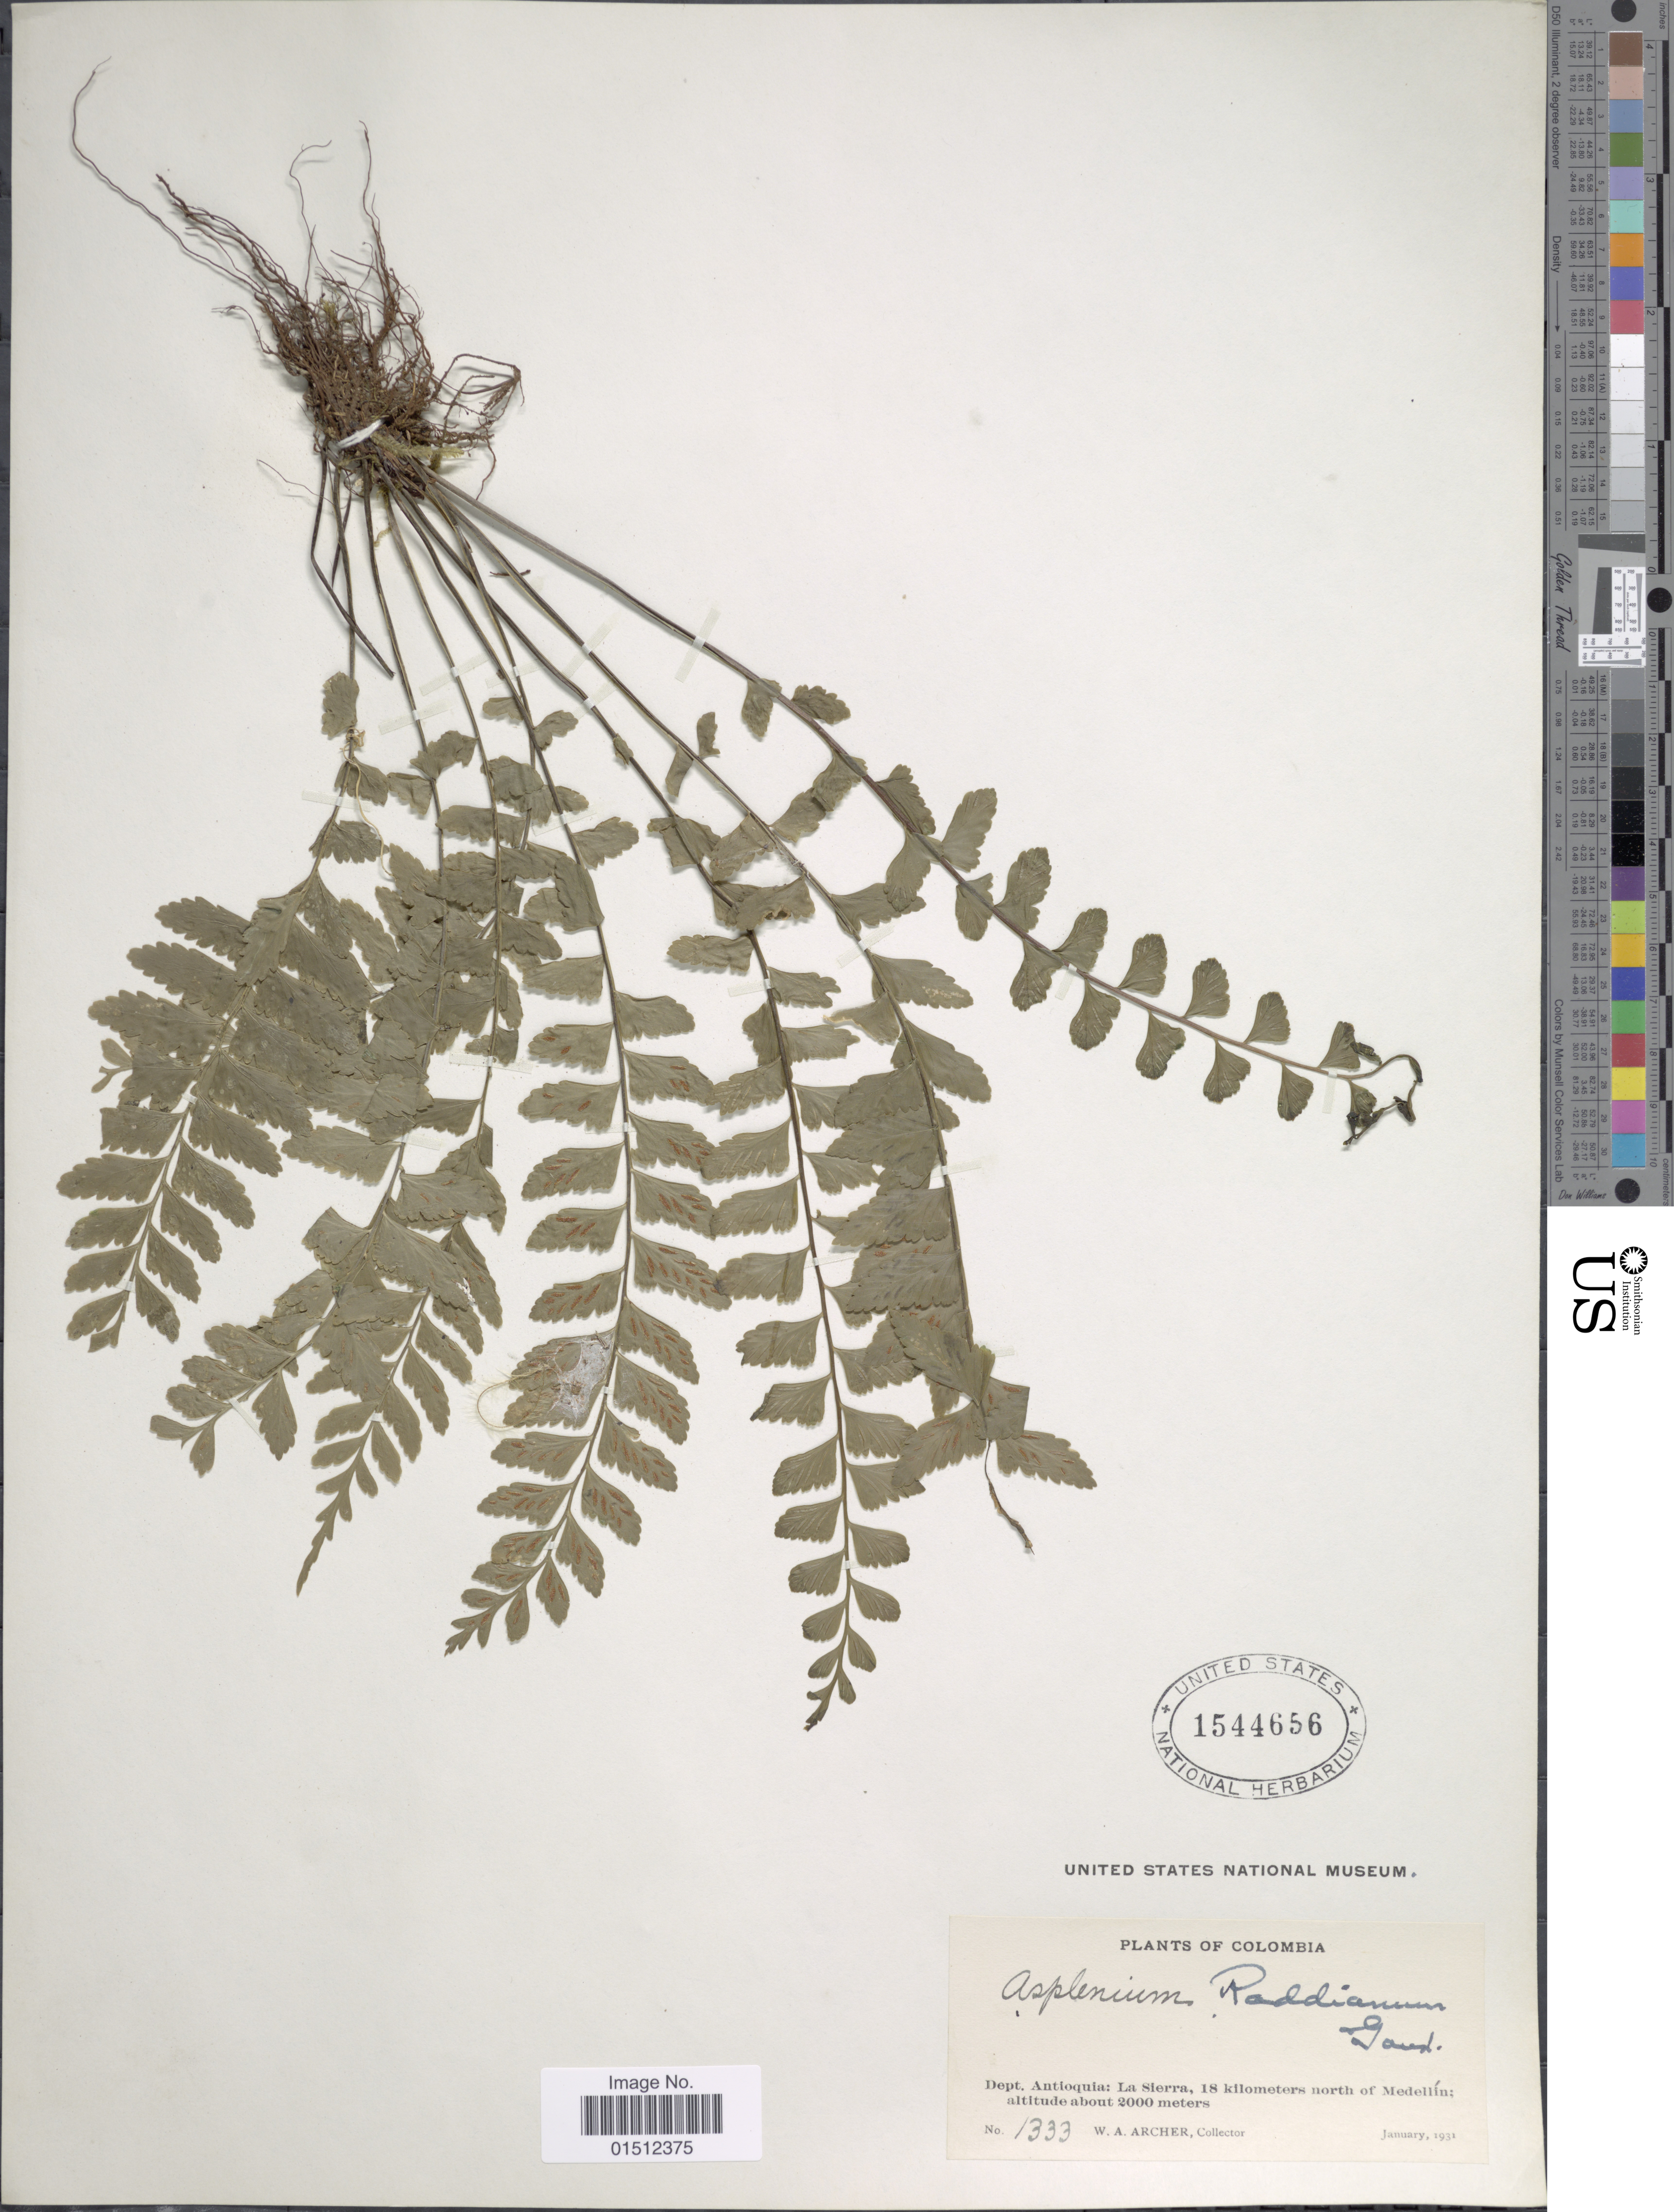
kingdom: Plantae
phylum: Tracheophyta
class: Polypodiopsida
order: Polypodiales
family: Aspleniaceae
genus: Asplenium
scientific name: Asplenium raddianum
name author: Gaudich.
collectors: W. A. Archer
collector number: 1333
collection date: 1931-01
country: Colombia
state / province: Antioquia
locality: Colombia, Dept. Antioquia: La Sierra, 18 kilometers north of Medellin.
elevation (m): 2000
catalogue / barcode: US 1544656